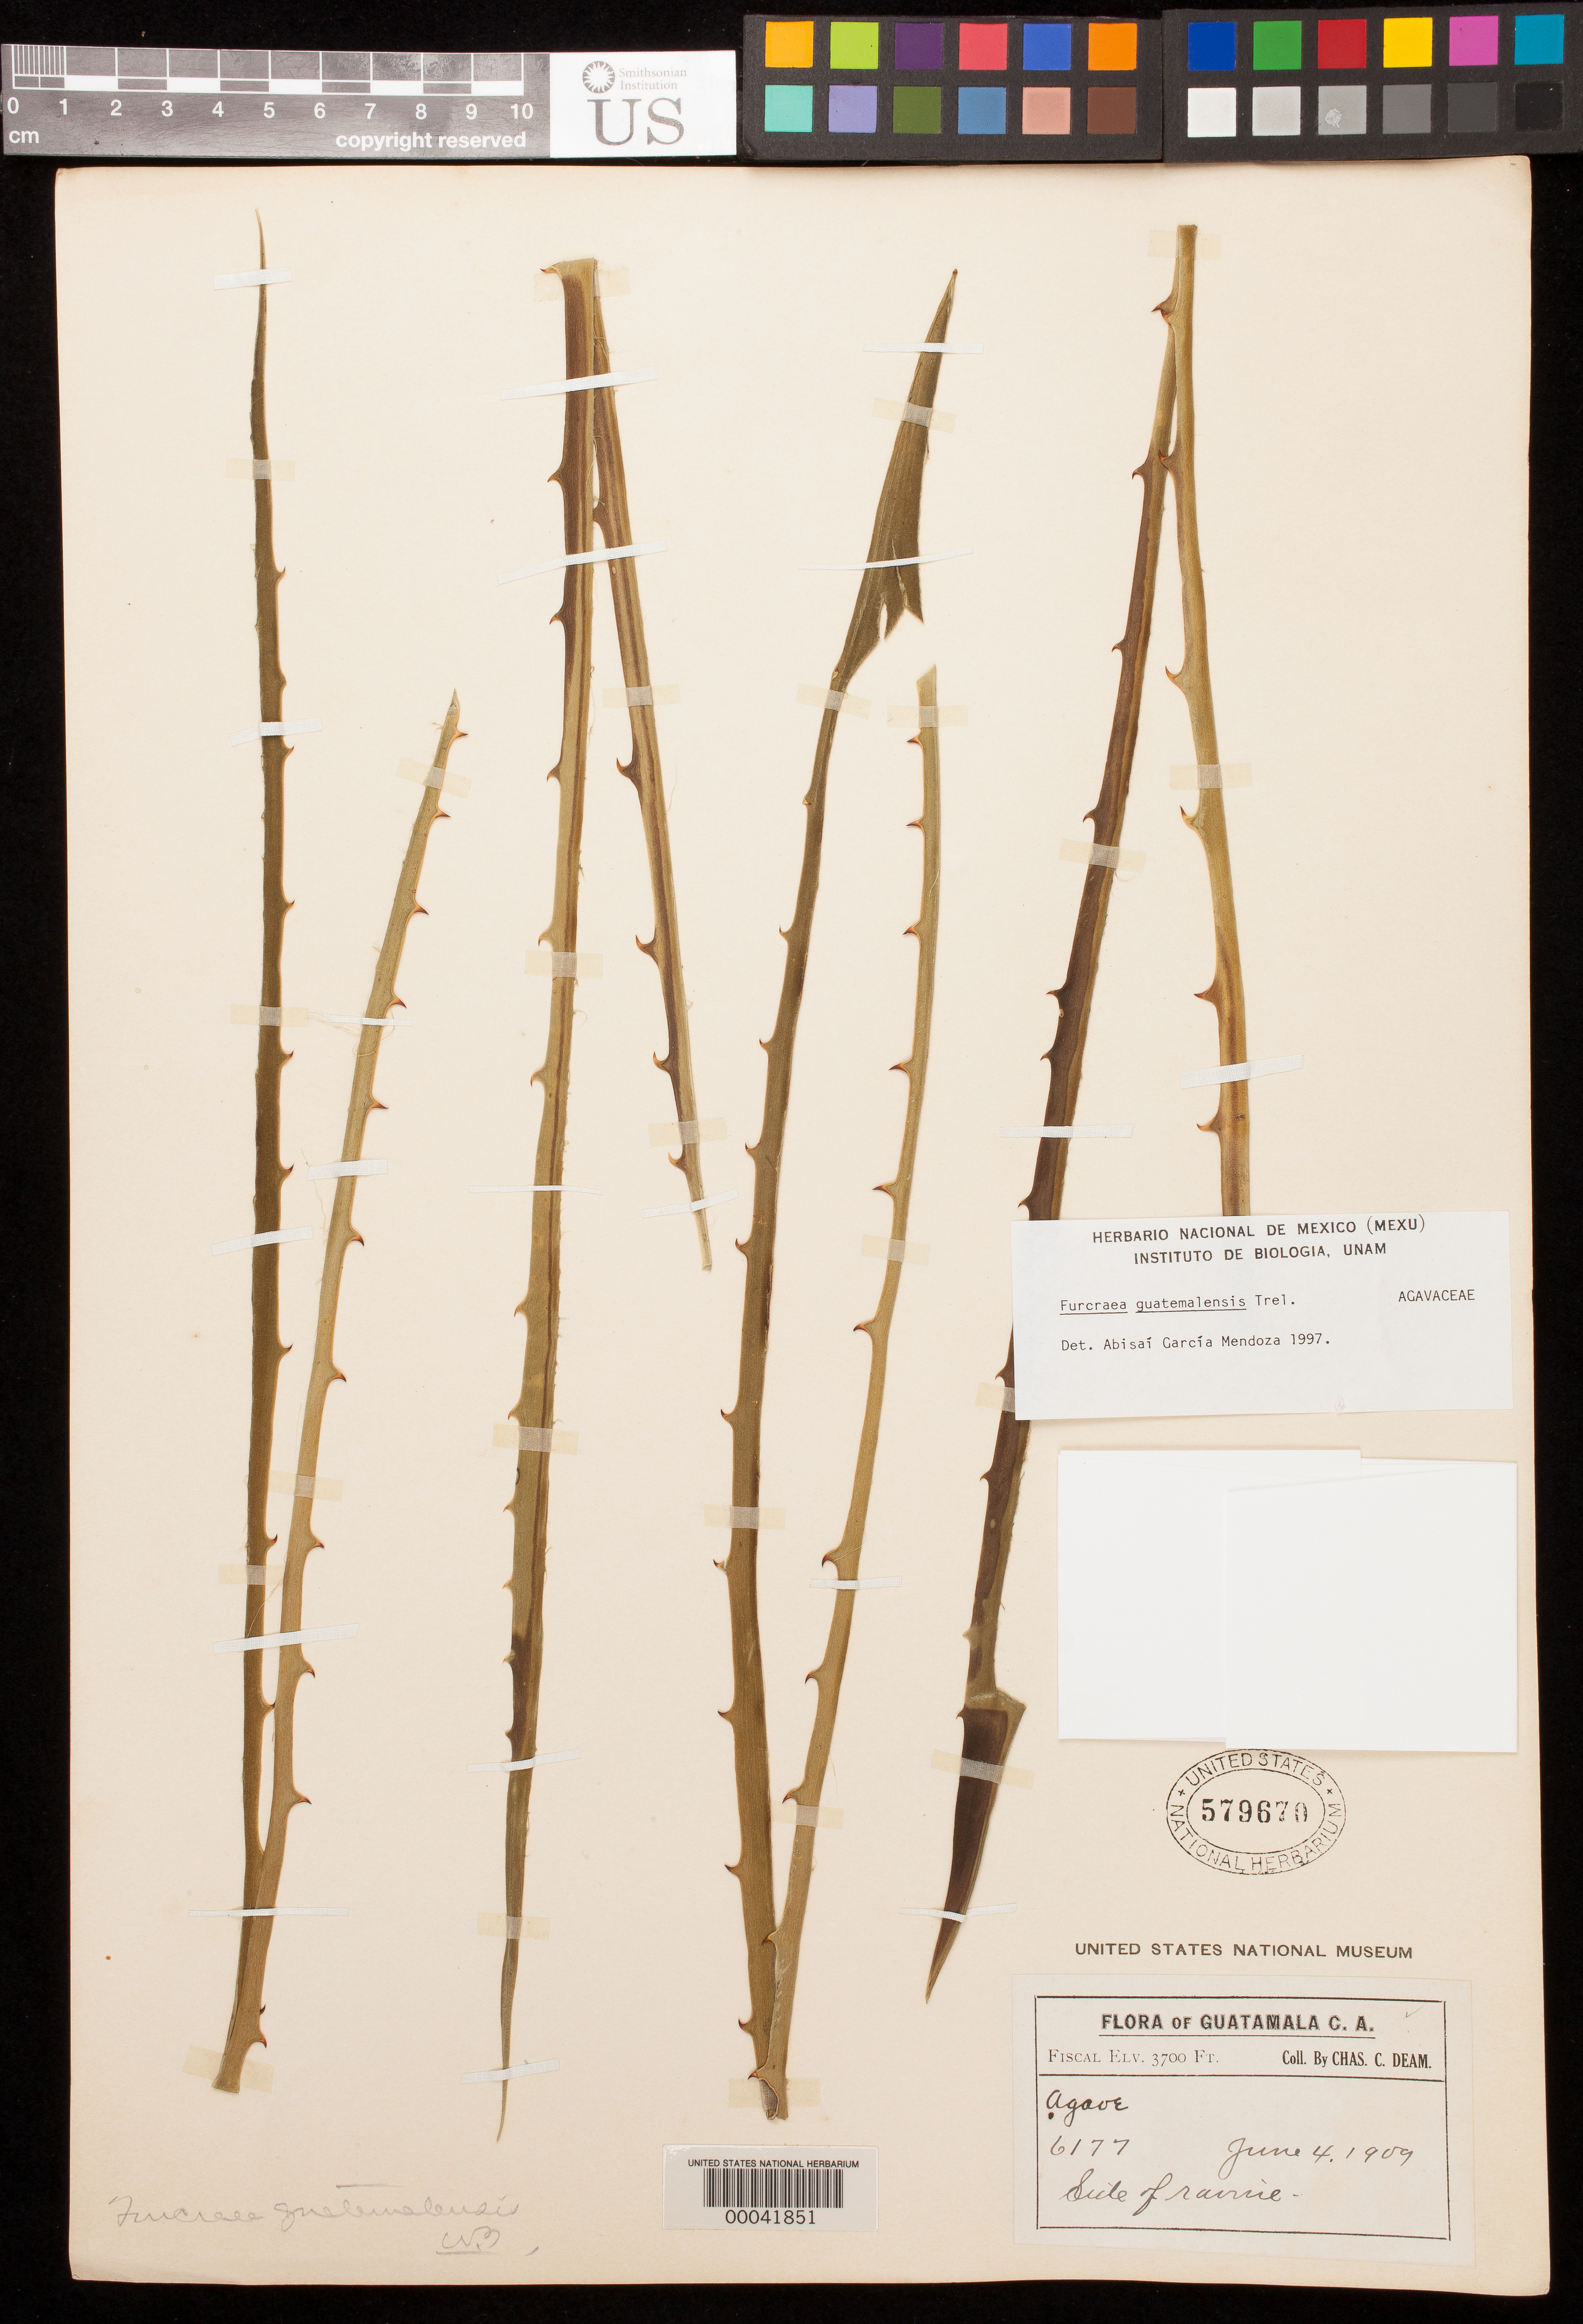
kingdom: Plantae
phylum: Tracheophyta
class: Liliopsida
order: Asparagales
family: Asparagaceae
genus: Furcraea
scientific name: Furcraea guatemalensis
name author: Trel.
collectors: C. C. Deam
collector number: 6177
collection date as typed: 04 Jun 1909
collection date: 1909-06-04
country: Guatemala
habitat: Side of ravine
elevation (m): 1128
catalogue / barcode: US 579670